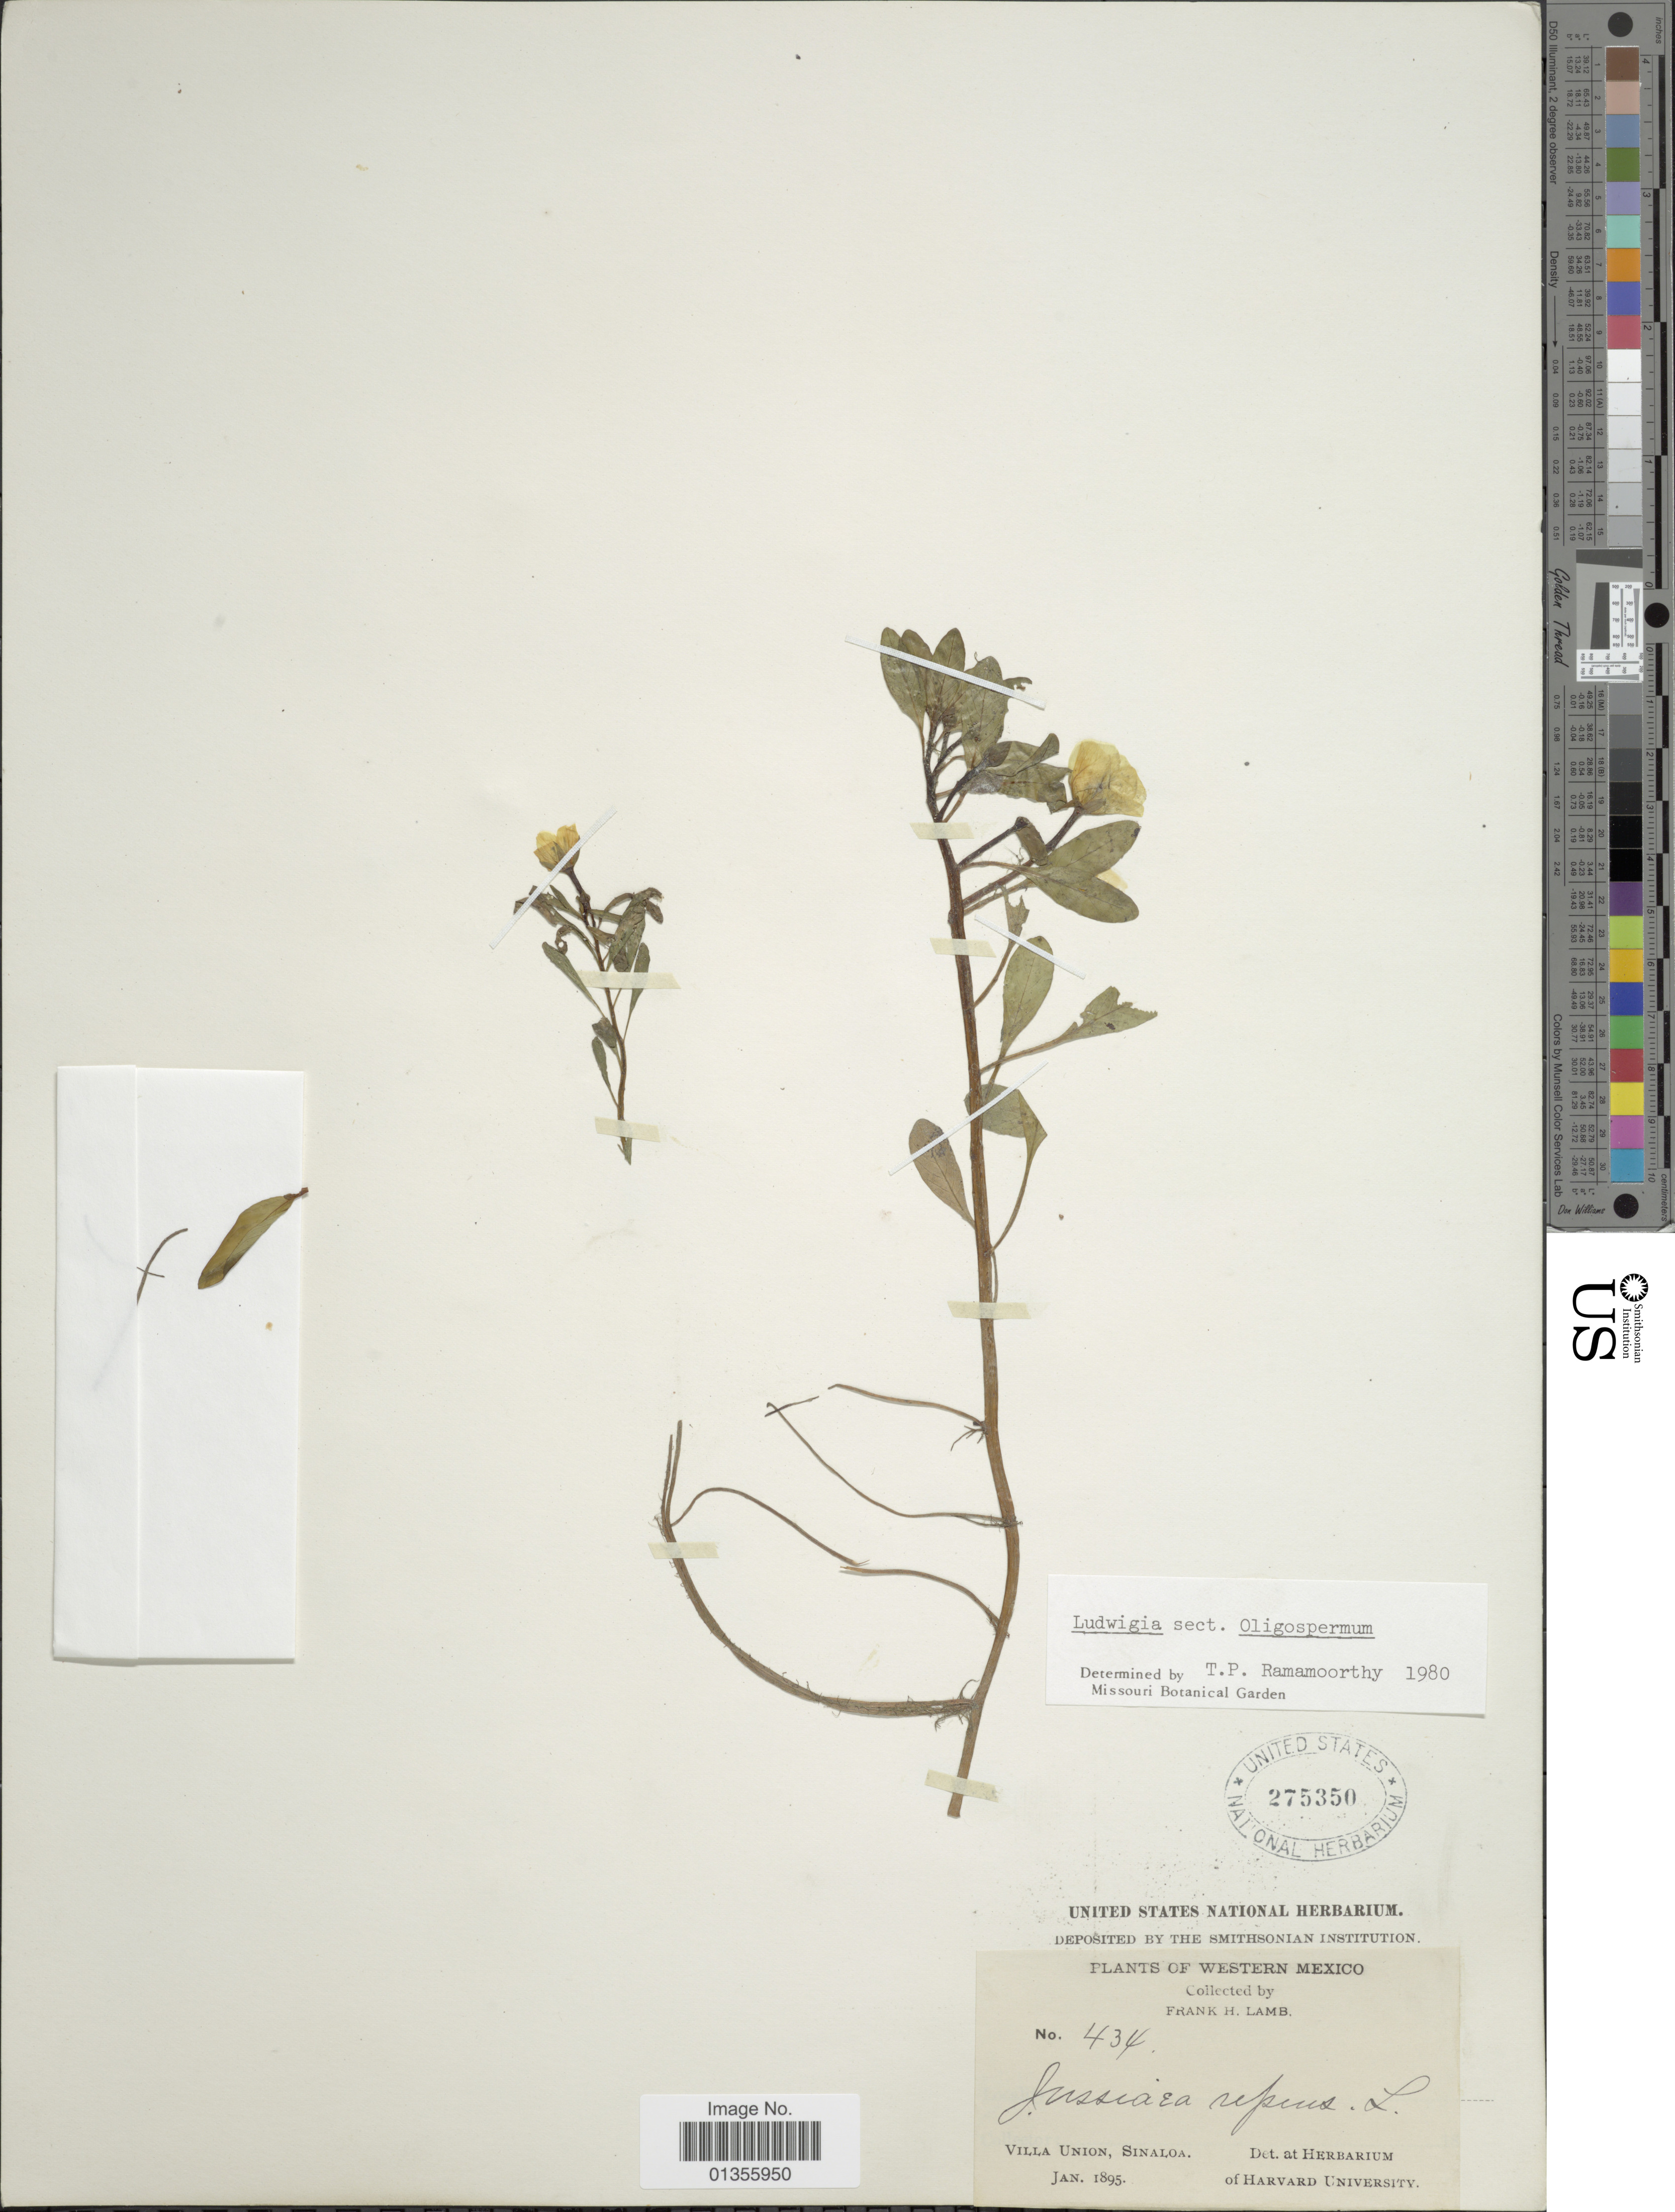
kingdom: Plantae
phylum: Tracheophyta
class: Magnoliopsida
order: Myrtales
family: Onagraceae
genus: Ludwigia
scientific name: Ludwigia octovalvis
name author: (Jacq.) P.H. Raven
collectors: F. H. Lamb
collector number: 434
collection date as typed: Jan 1895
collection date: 1895-01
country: Mexico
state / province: Sinaloa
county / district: Mazatlán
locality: Villa Unión.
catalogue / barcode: US 275350